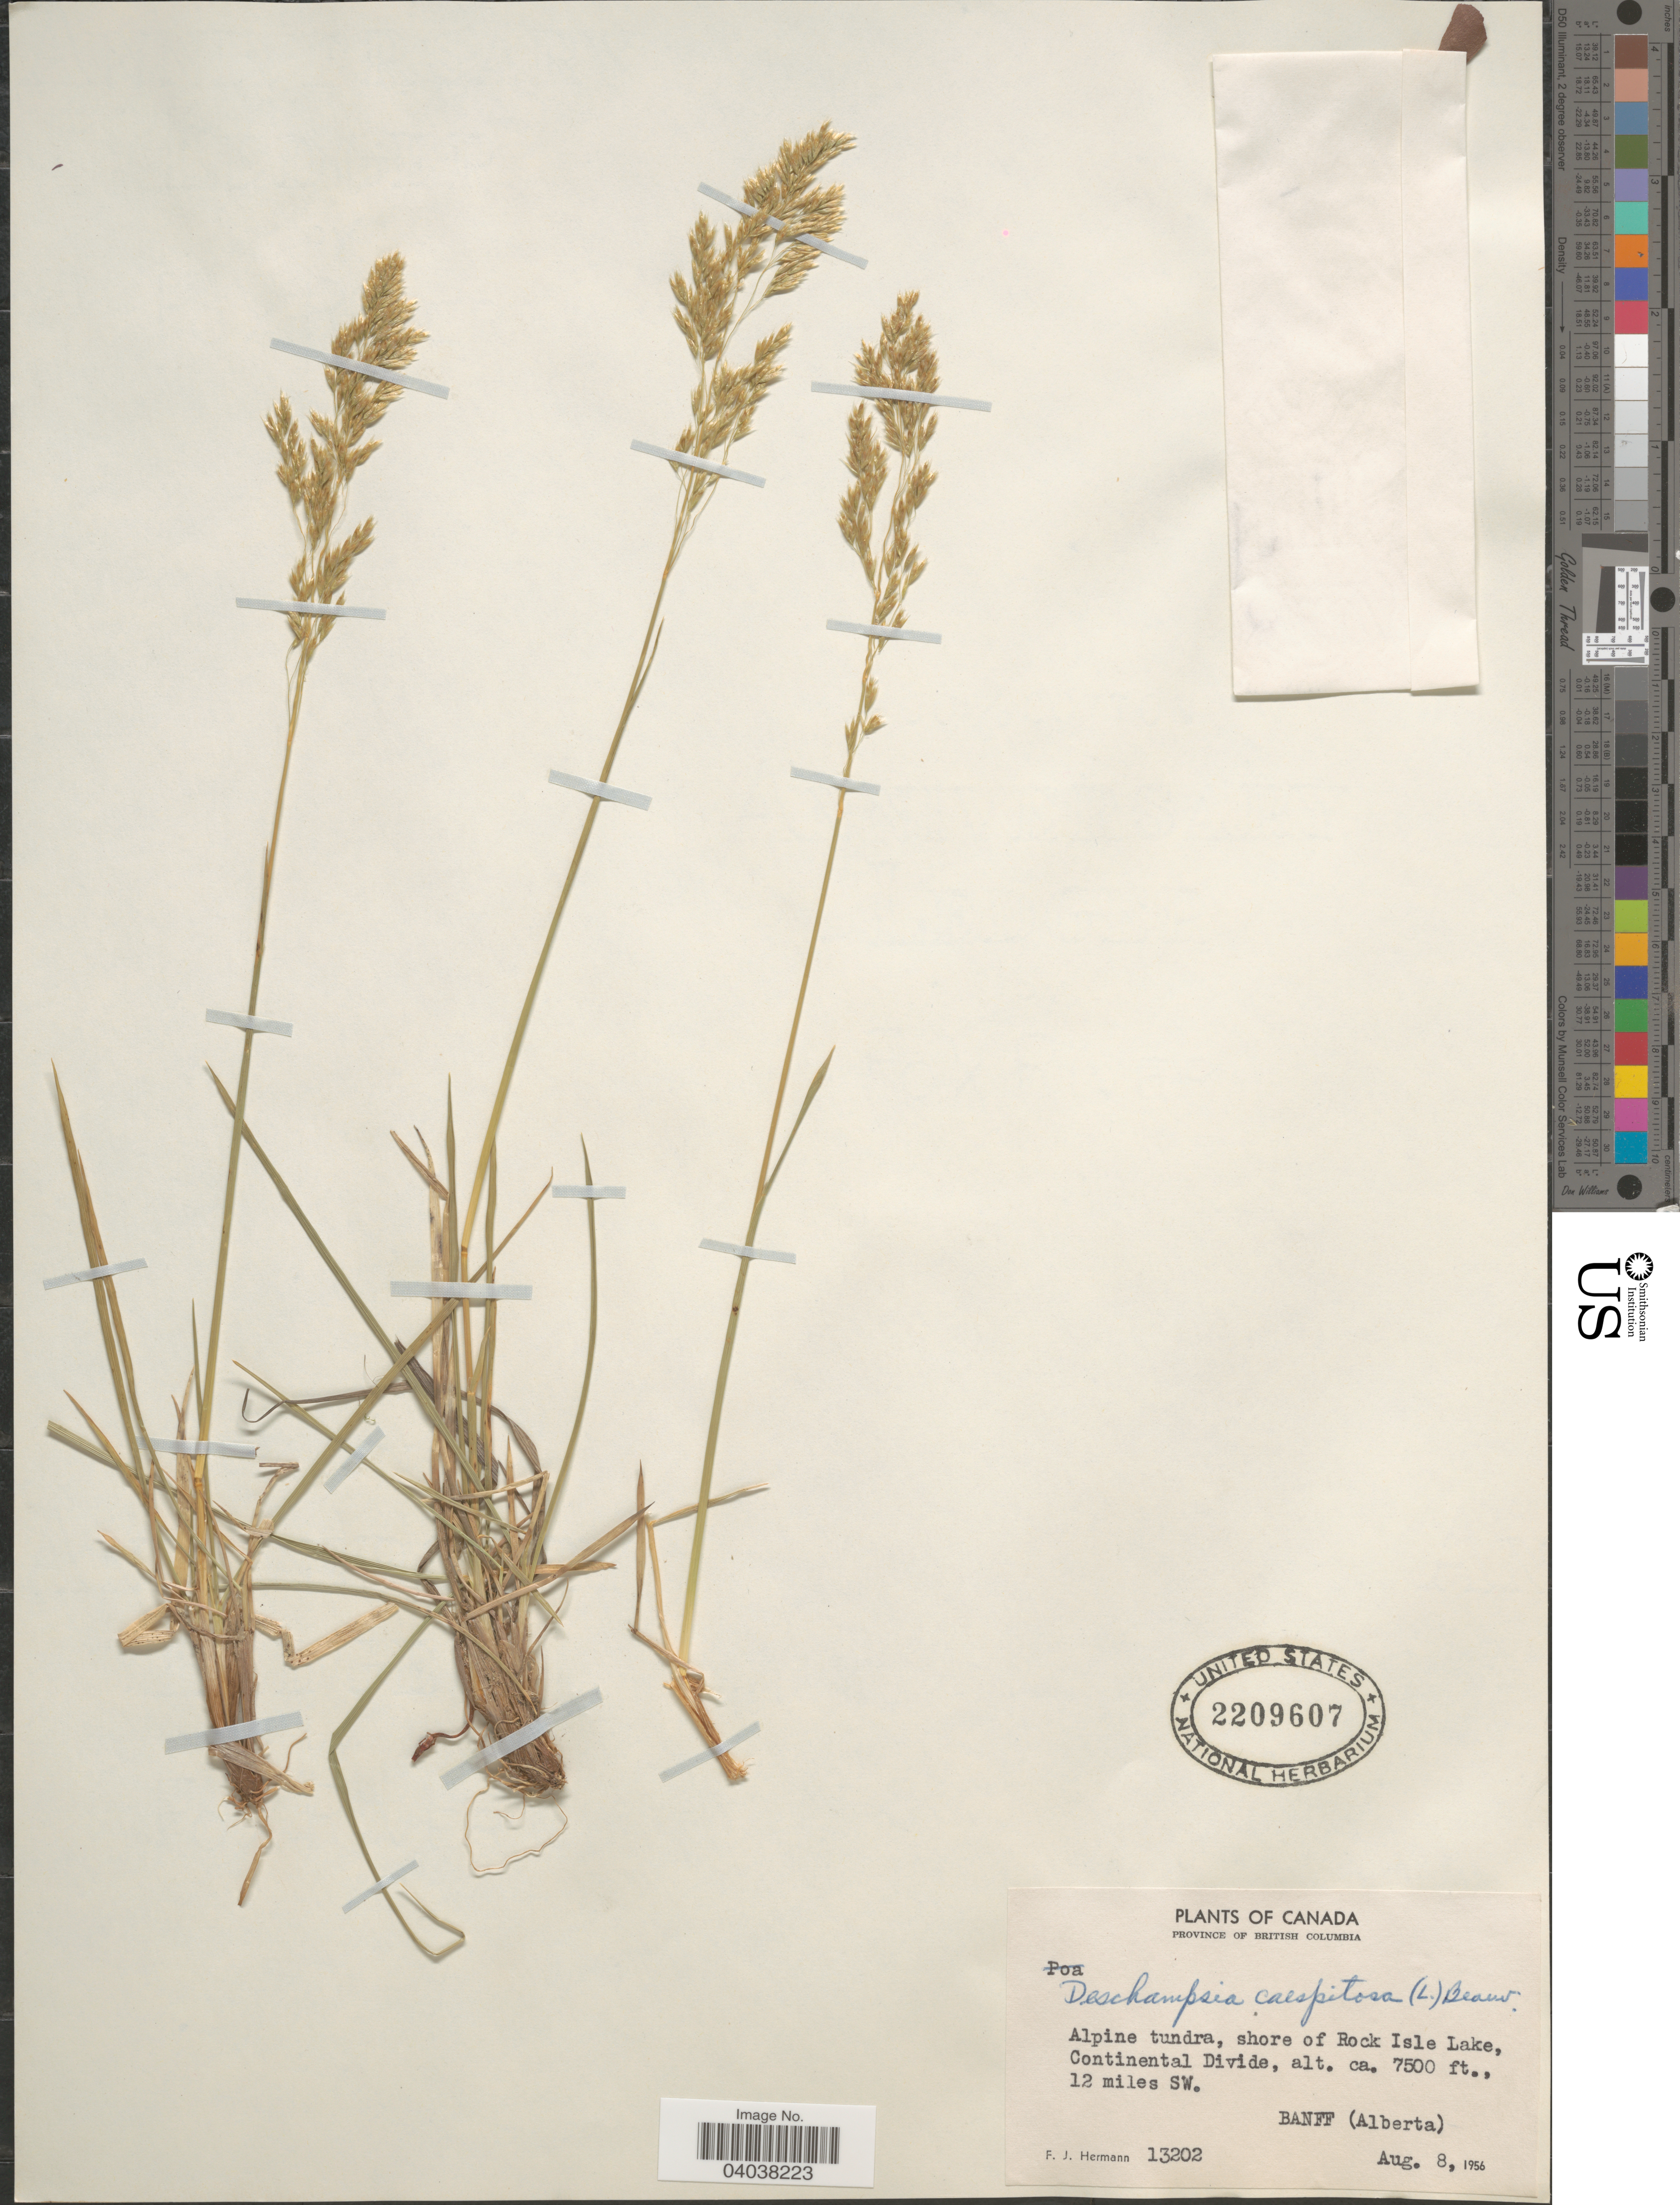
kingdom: Plantae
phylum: Tracheophyta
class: Liliopsida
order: Poales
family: Poaceae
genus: Deschampsia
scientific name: Deschampsia cespitosa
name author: (L.) P. Beauv.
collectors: F. J. Hermann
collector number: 13202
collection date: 1956-08-08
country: Canada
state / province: British Columbia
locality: Shore of Rock Isle Land, Continental Divide, 12 miles SW. Banff (Alberta).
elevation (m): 2286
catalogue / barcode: US 2209607